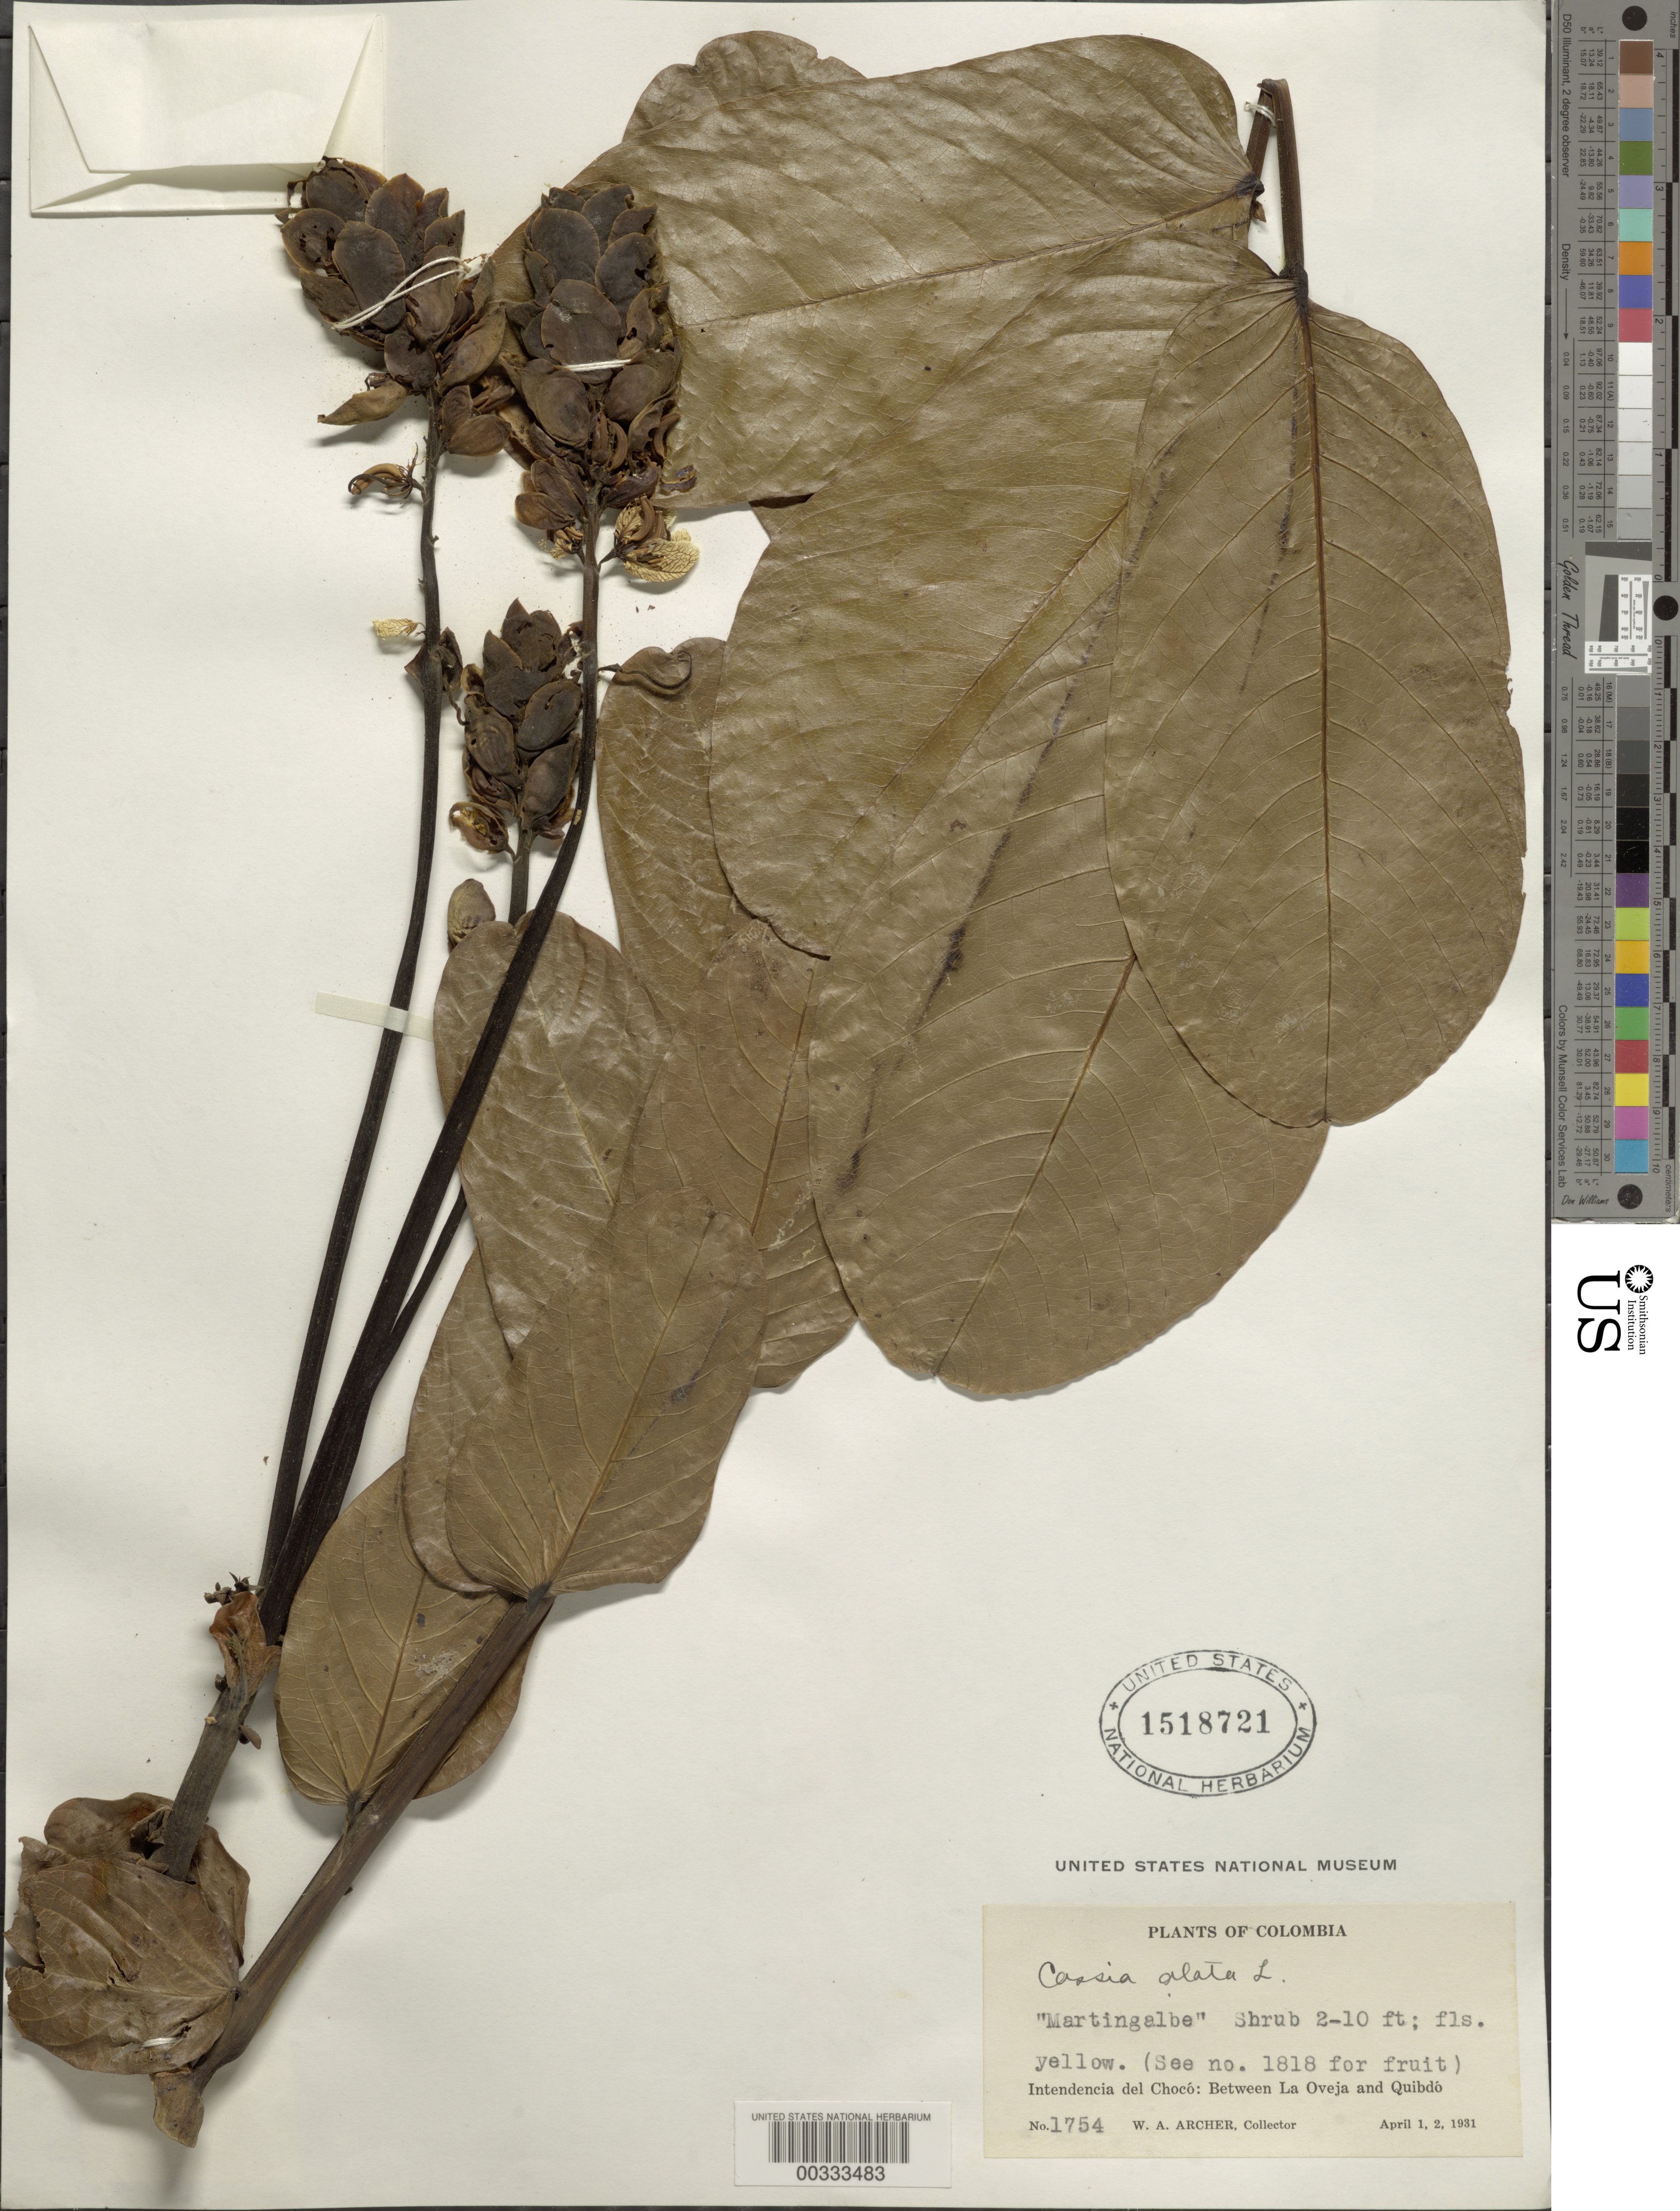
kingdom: Plantae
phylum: Tracheophyta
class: Magnoliopsida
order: Fabales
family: Fabaceae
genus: Senna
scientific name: Senna alata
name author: (L.) Roxb.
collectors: W. A. Archer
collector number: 1754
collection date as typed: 01 Apr 1931 to 02 Apr 1931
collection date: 1931-04-01/1931-04-02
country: Colombia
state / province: Chocó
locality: Between La Oveja and Quibdo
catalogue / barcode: US 1518721